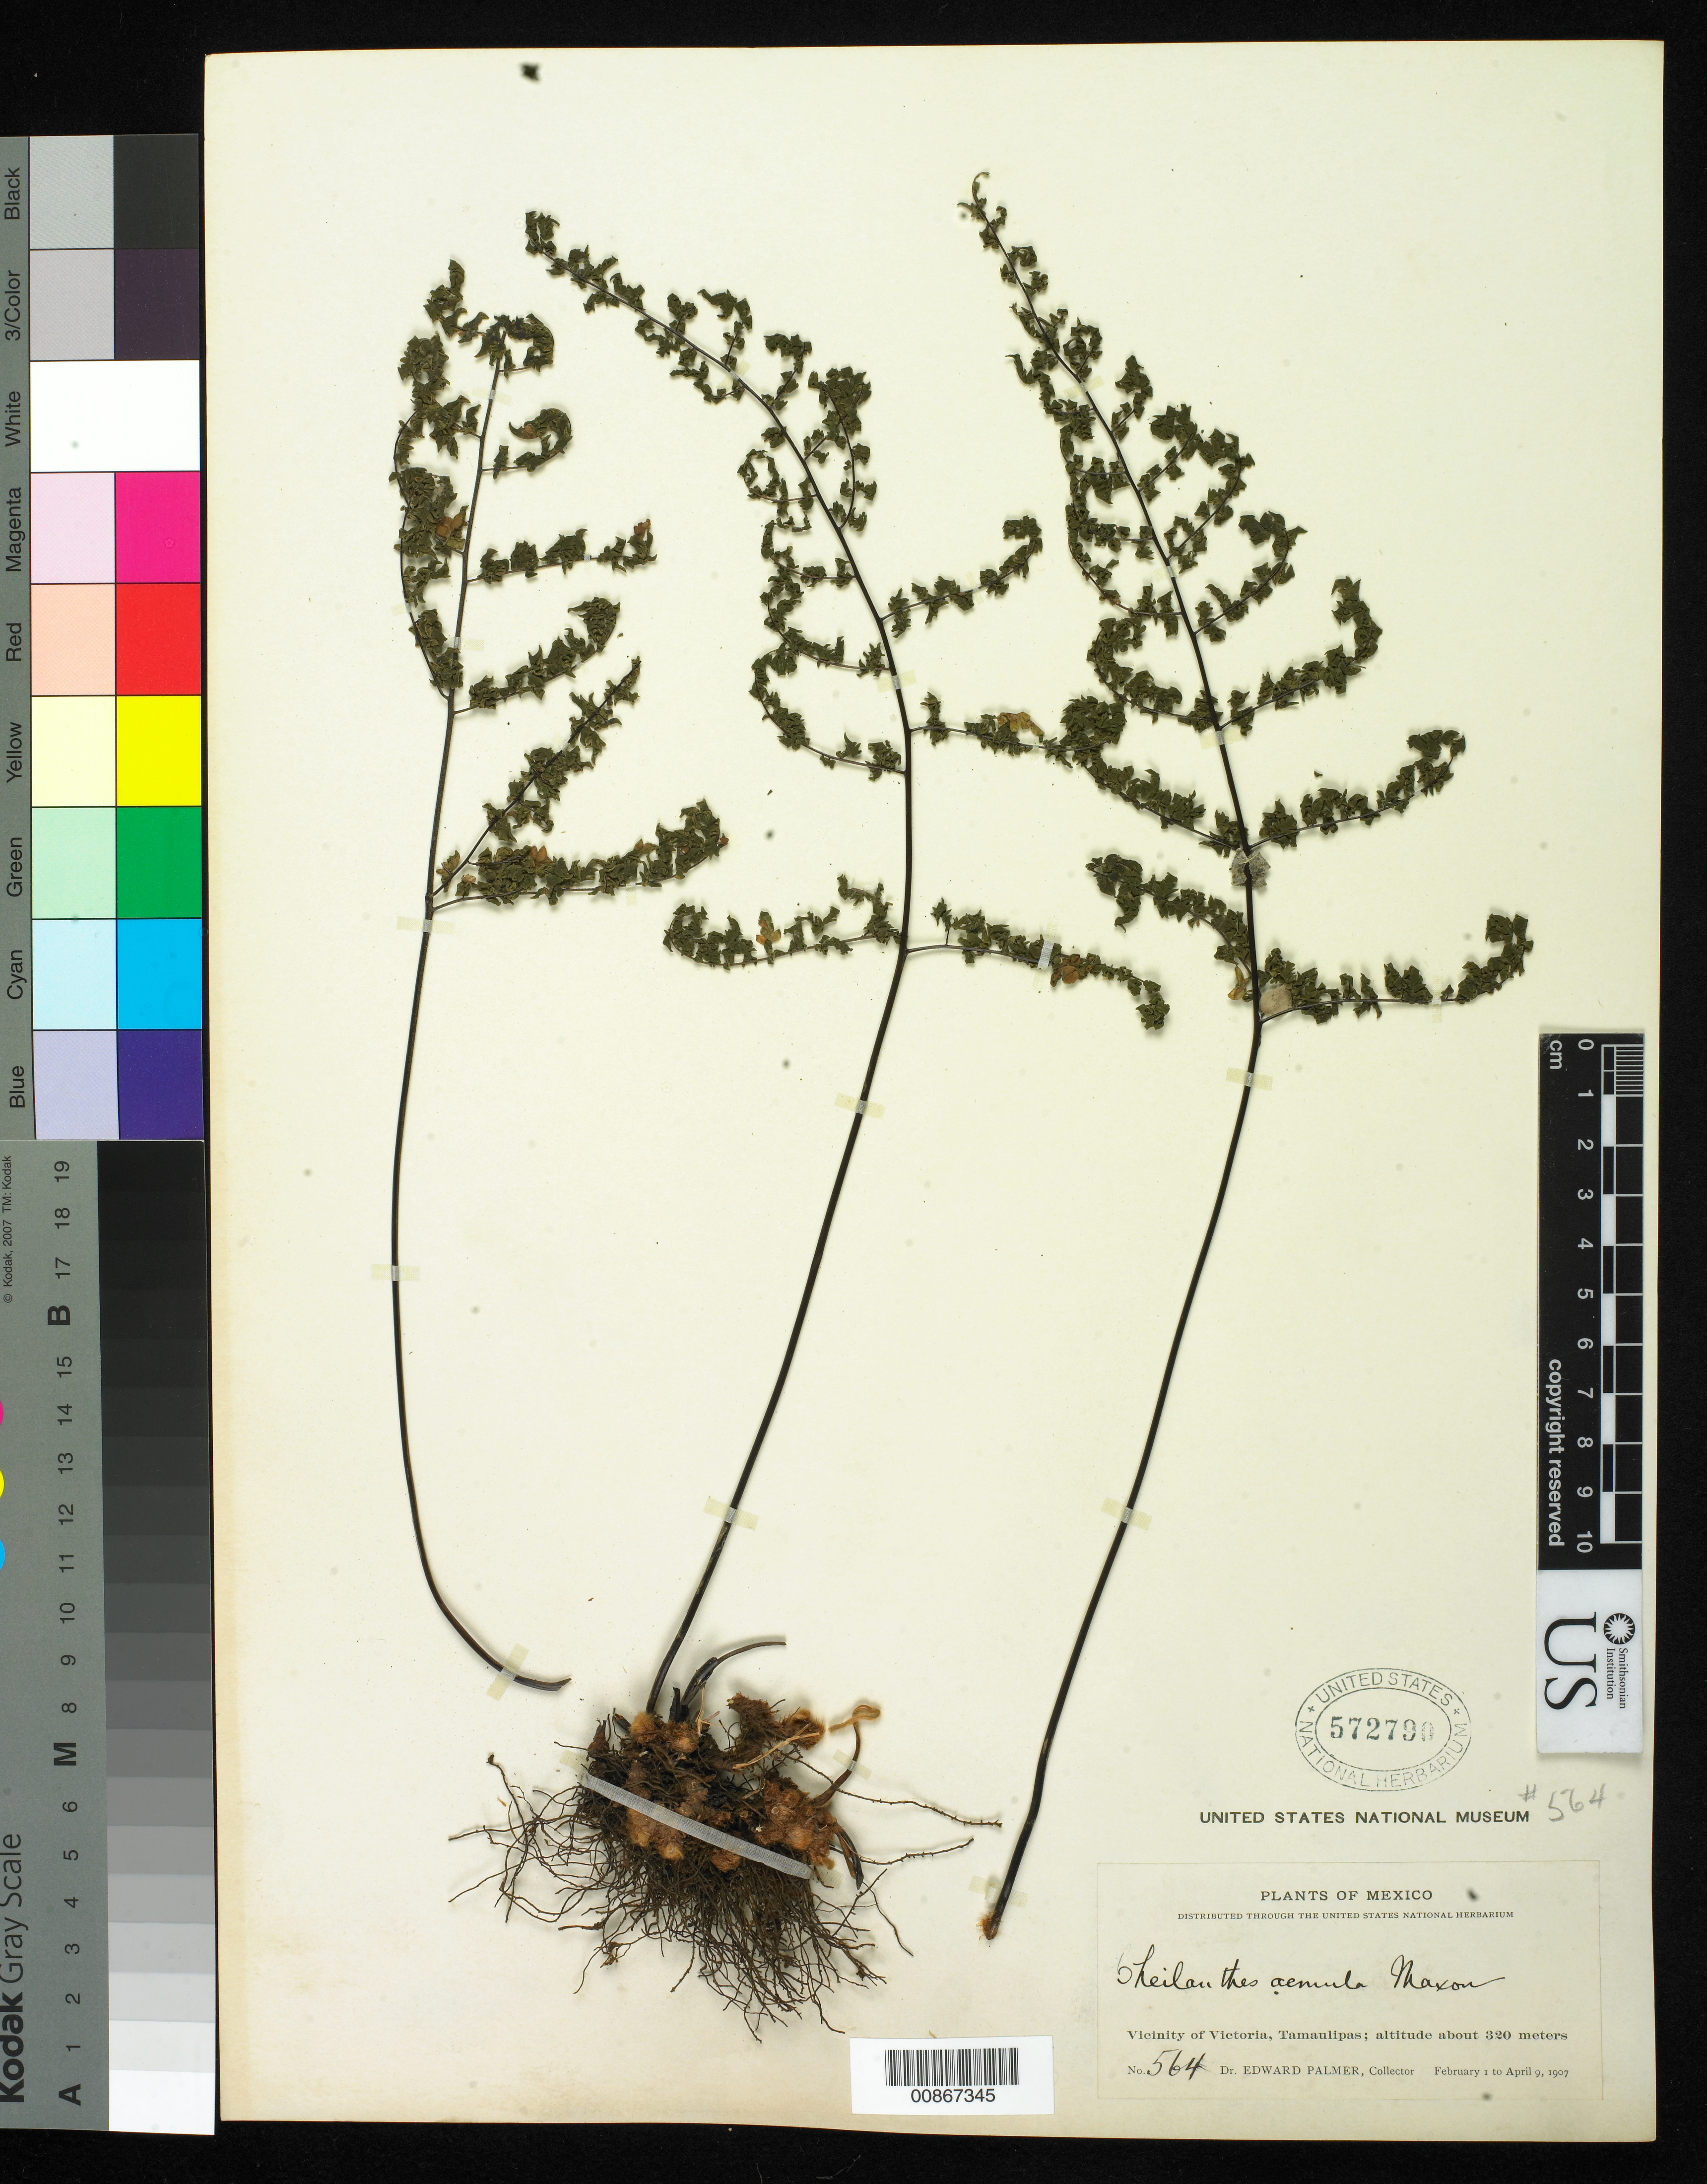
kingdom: Plantae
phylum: Tracheophyta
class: Polypodiopsida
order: Polypodiales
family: Pteridaceae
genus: Myriopteris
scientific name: Myriopteris aemula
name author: (Maxon) Grusz & Windham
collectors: E. Palmer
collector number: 564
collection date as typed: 01 Feb 1907 to 09 Apr 1907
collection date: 1907-02-01/1907-04-09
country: Mexico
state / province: Tamaulipas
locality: Vicinity of Victoria.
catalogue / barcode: US 572790